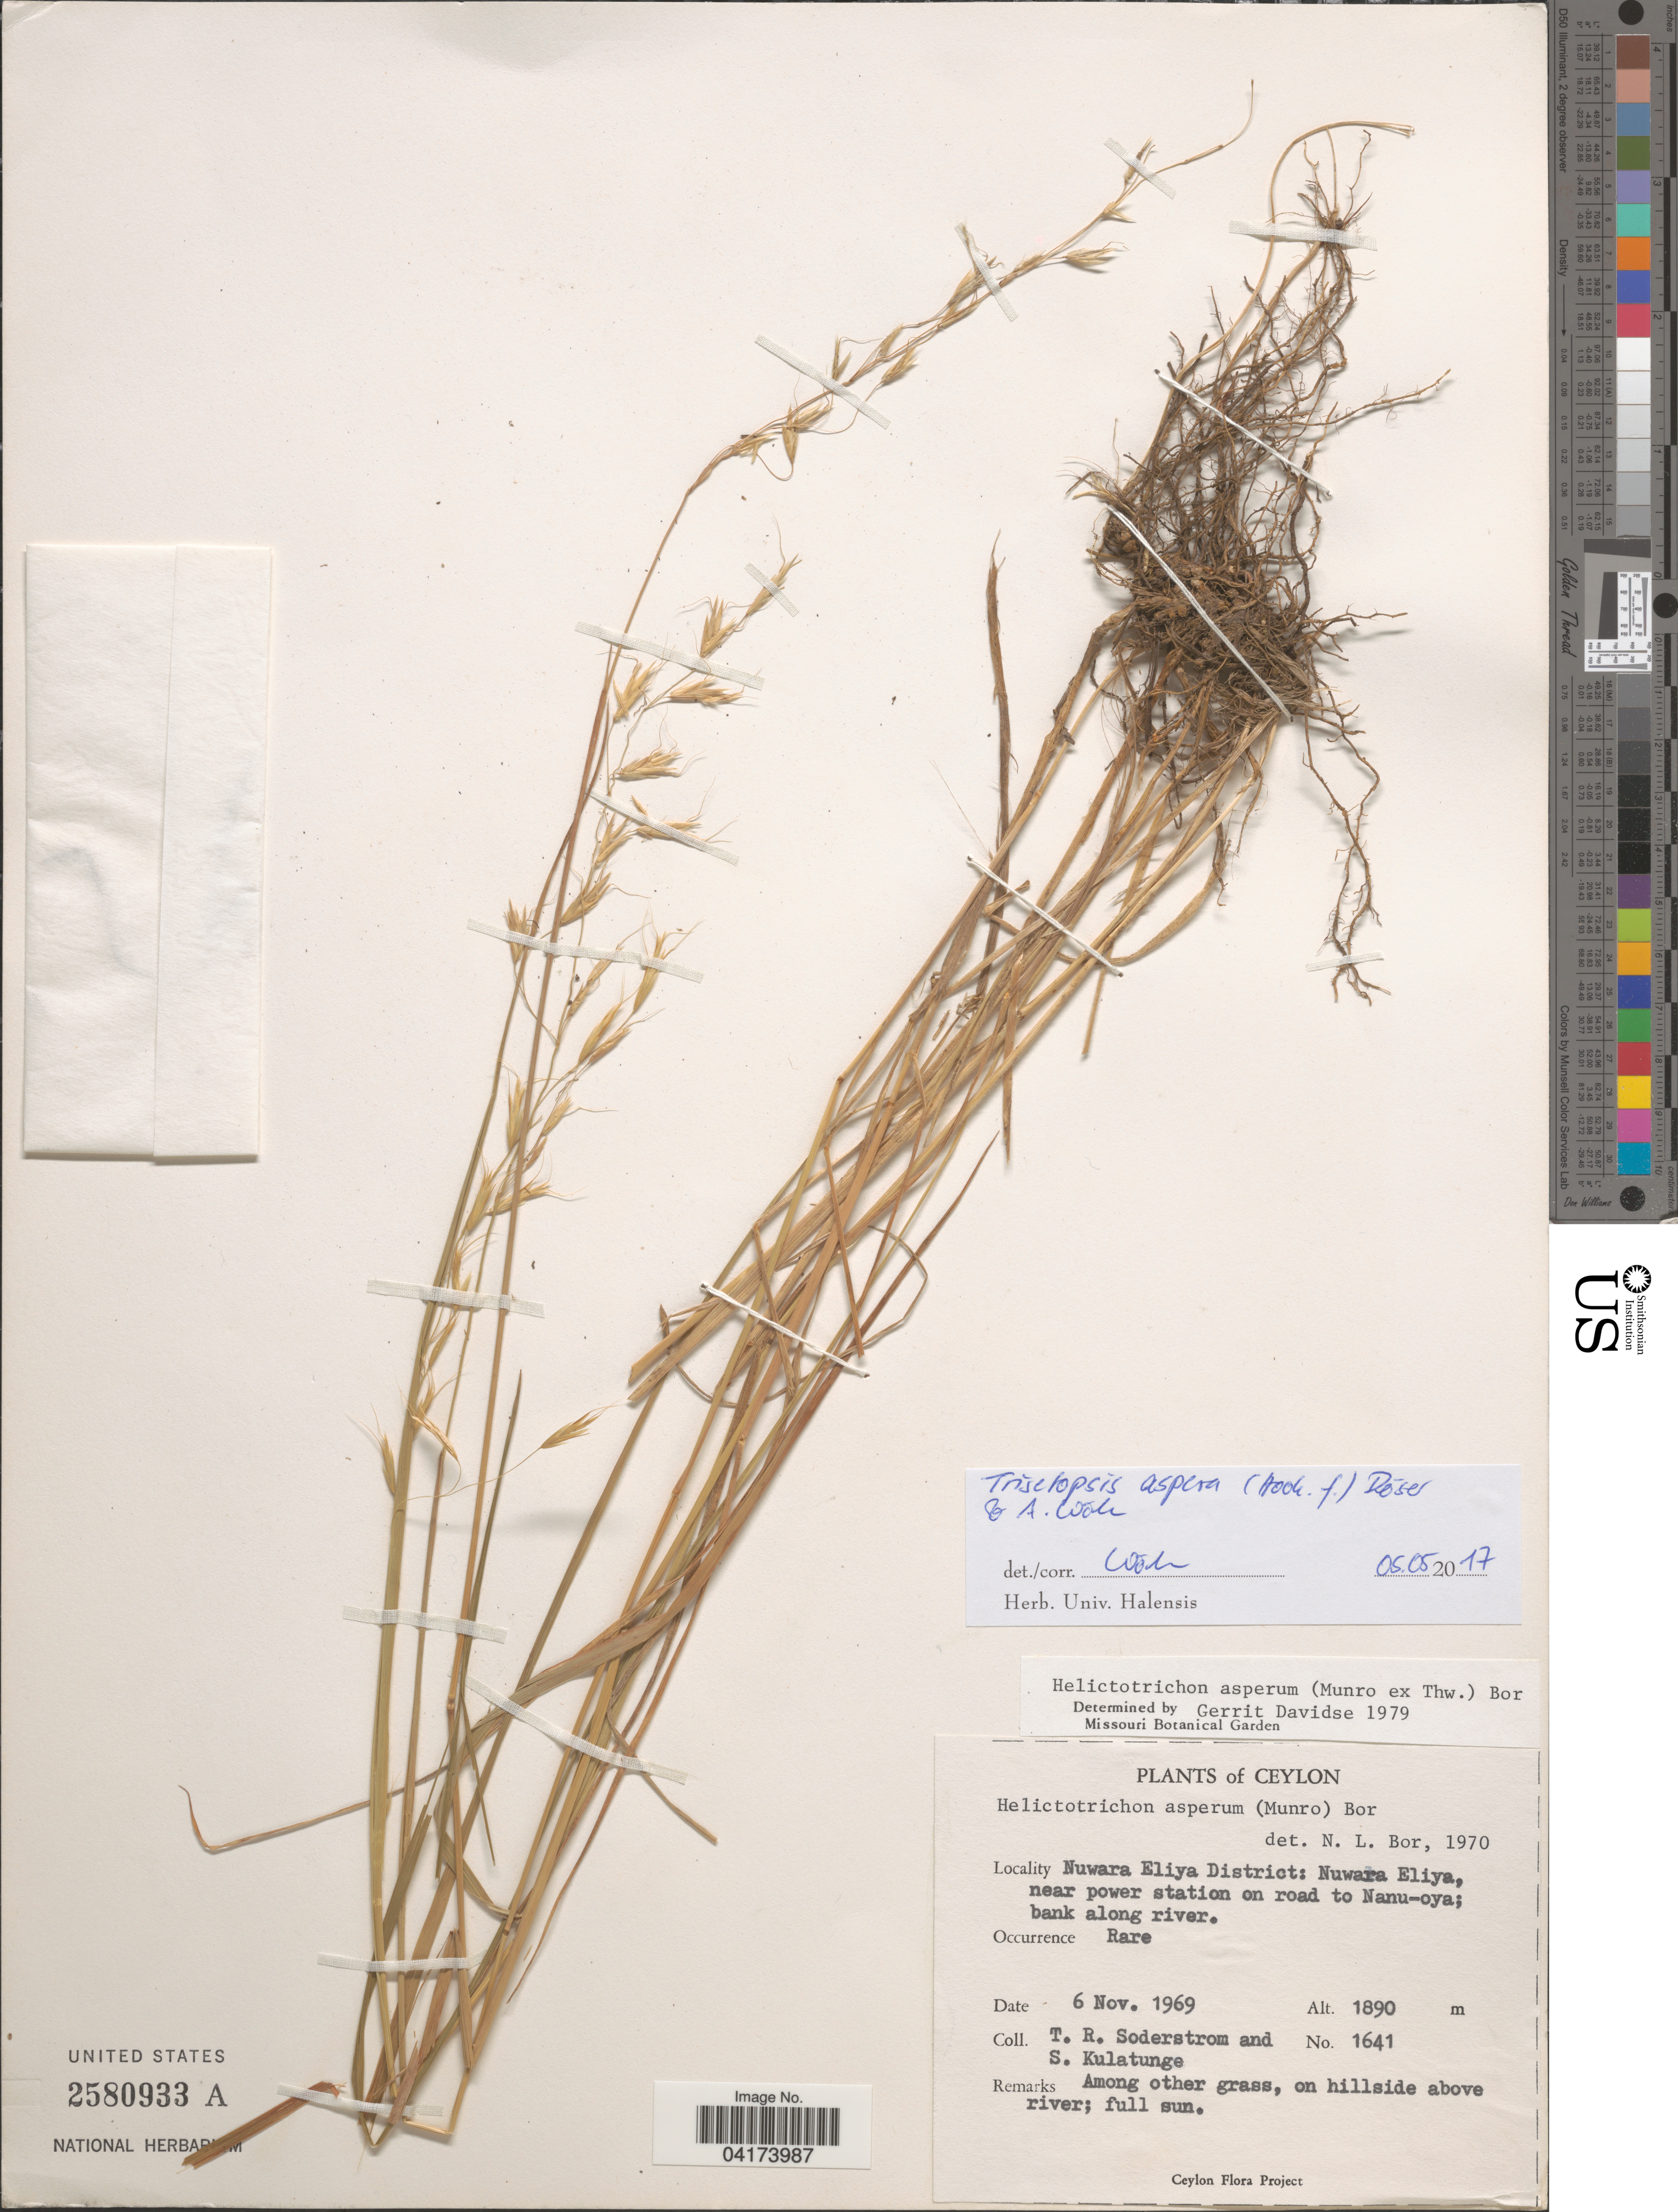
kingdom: Plantae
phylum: Tracheophyta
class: Liliopsida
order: Poales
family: Poaceae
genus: Trisetopsis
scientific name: Trisetopsis aspera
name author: (Thwaites ex Munro) Röser & Wölk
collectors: T. R. Soderstrom & S. Kulatunge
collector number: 1641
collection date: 1969-11-06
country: Sri Lanka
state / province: Central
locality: Ceylon. Nuwara Eliya District: Nuwara Eliya, near power station on road to Nanu-oya; bank along river.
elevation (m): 1890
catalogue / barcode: US 2580933A